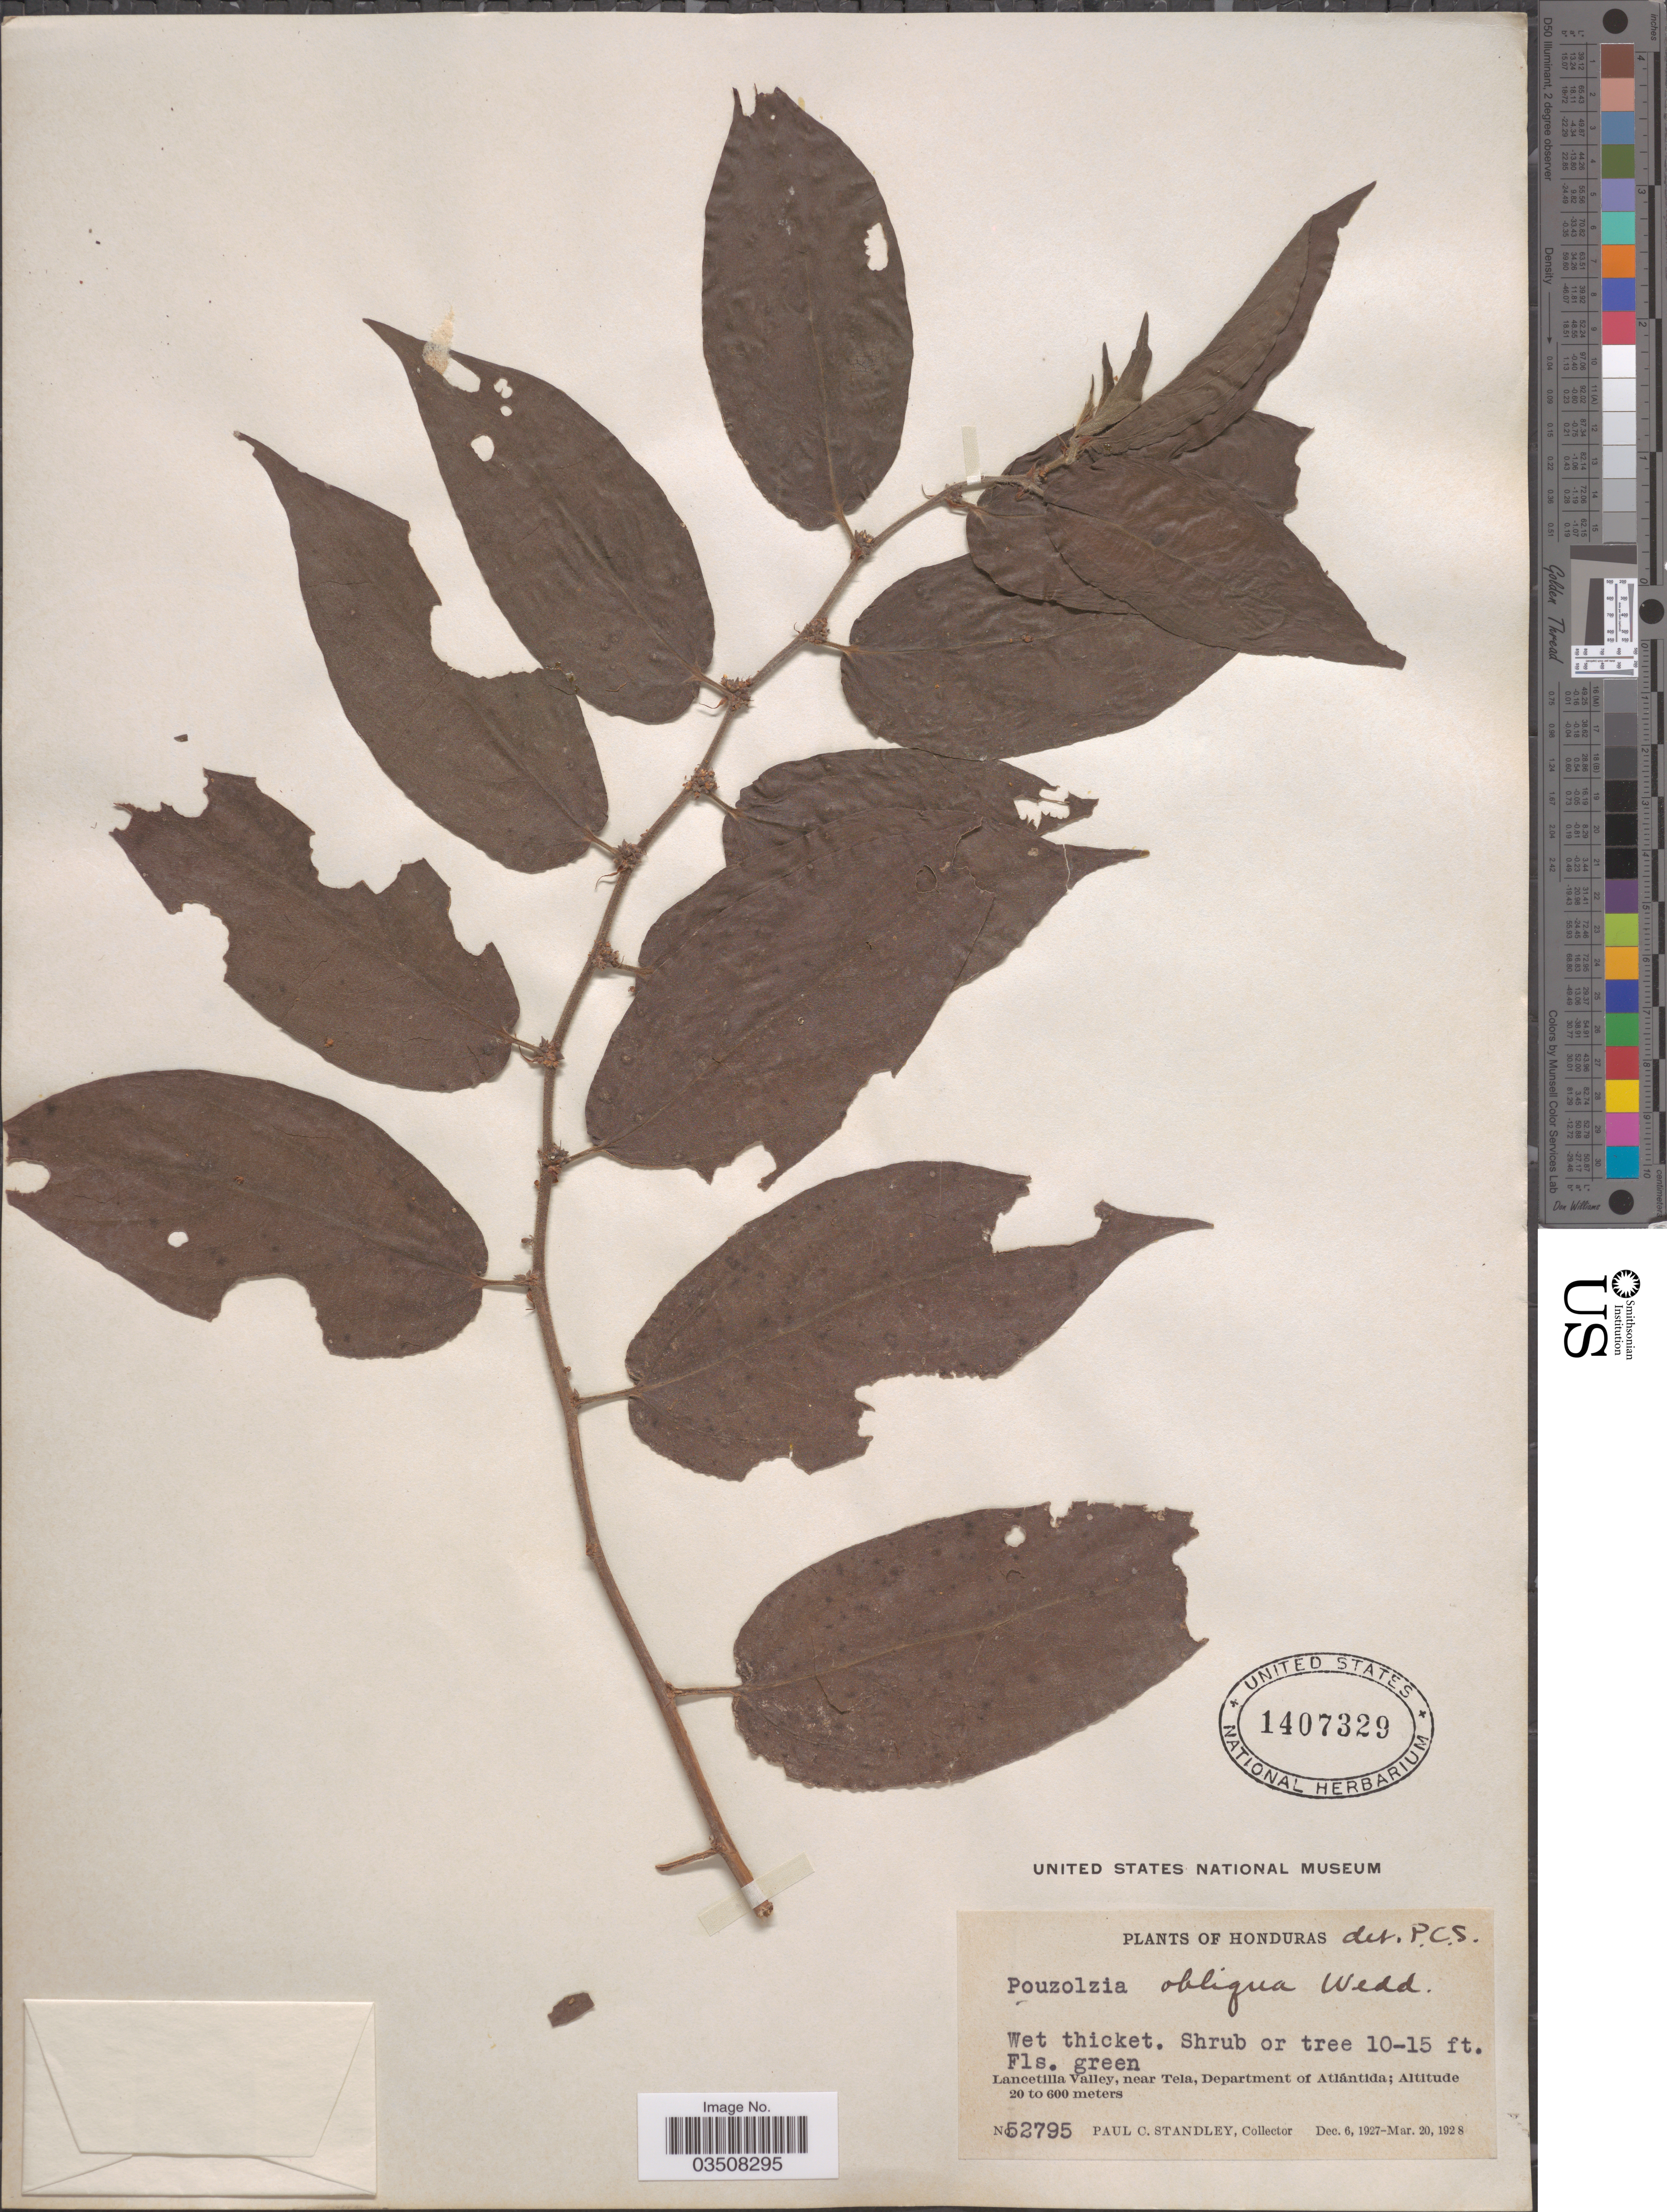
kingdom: Plantae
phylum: Tracheophyta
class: Magnoliopsida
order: Rosales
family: Urticaceae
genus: Pouzolzia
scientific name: Pouzolzia obliqua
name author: (Poepp.) Gaudich.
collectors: P. C. Standley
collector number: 52795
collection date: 1927-12-06/1928-03-20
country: Honduras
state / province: Atlantida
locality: Lancetilla Valley, near Tela, Department of Atlántida.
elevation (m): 20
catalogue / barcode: US 1407329